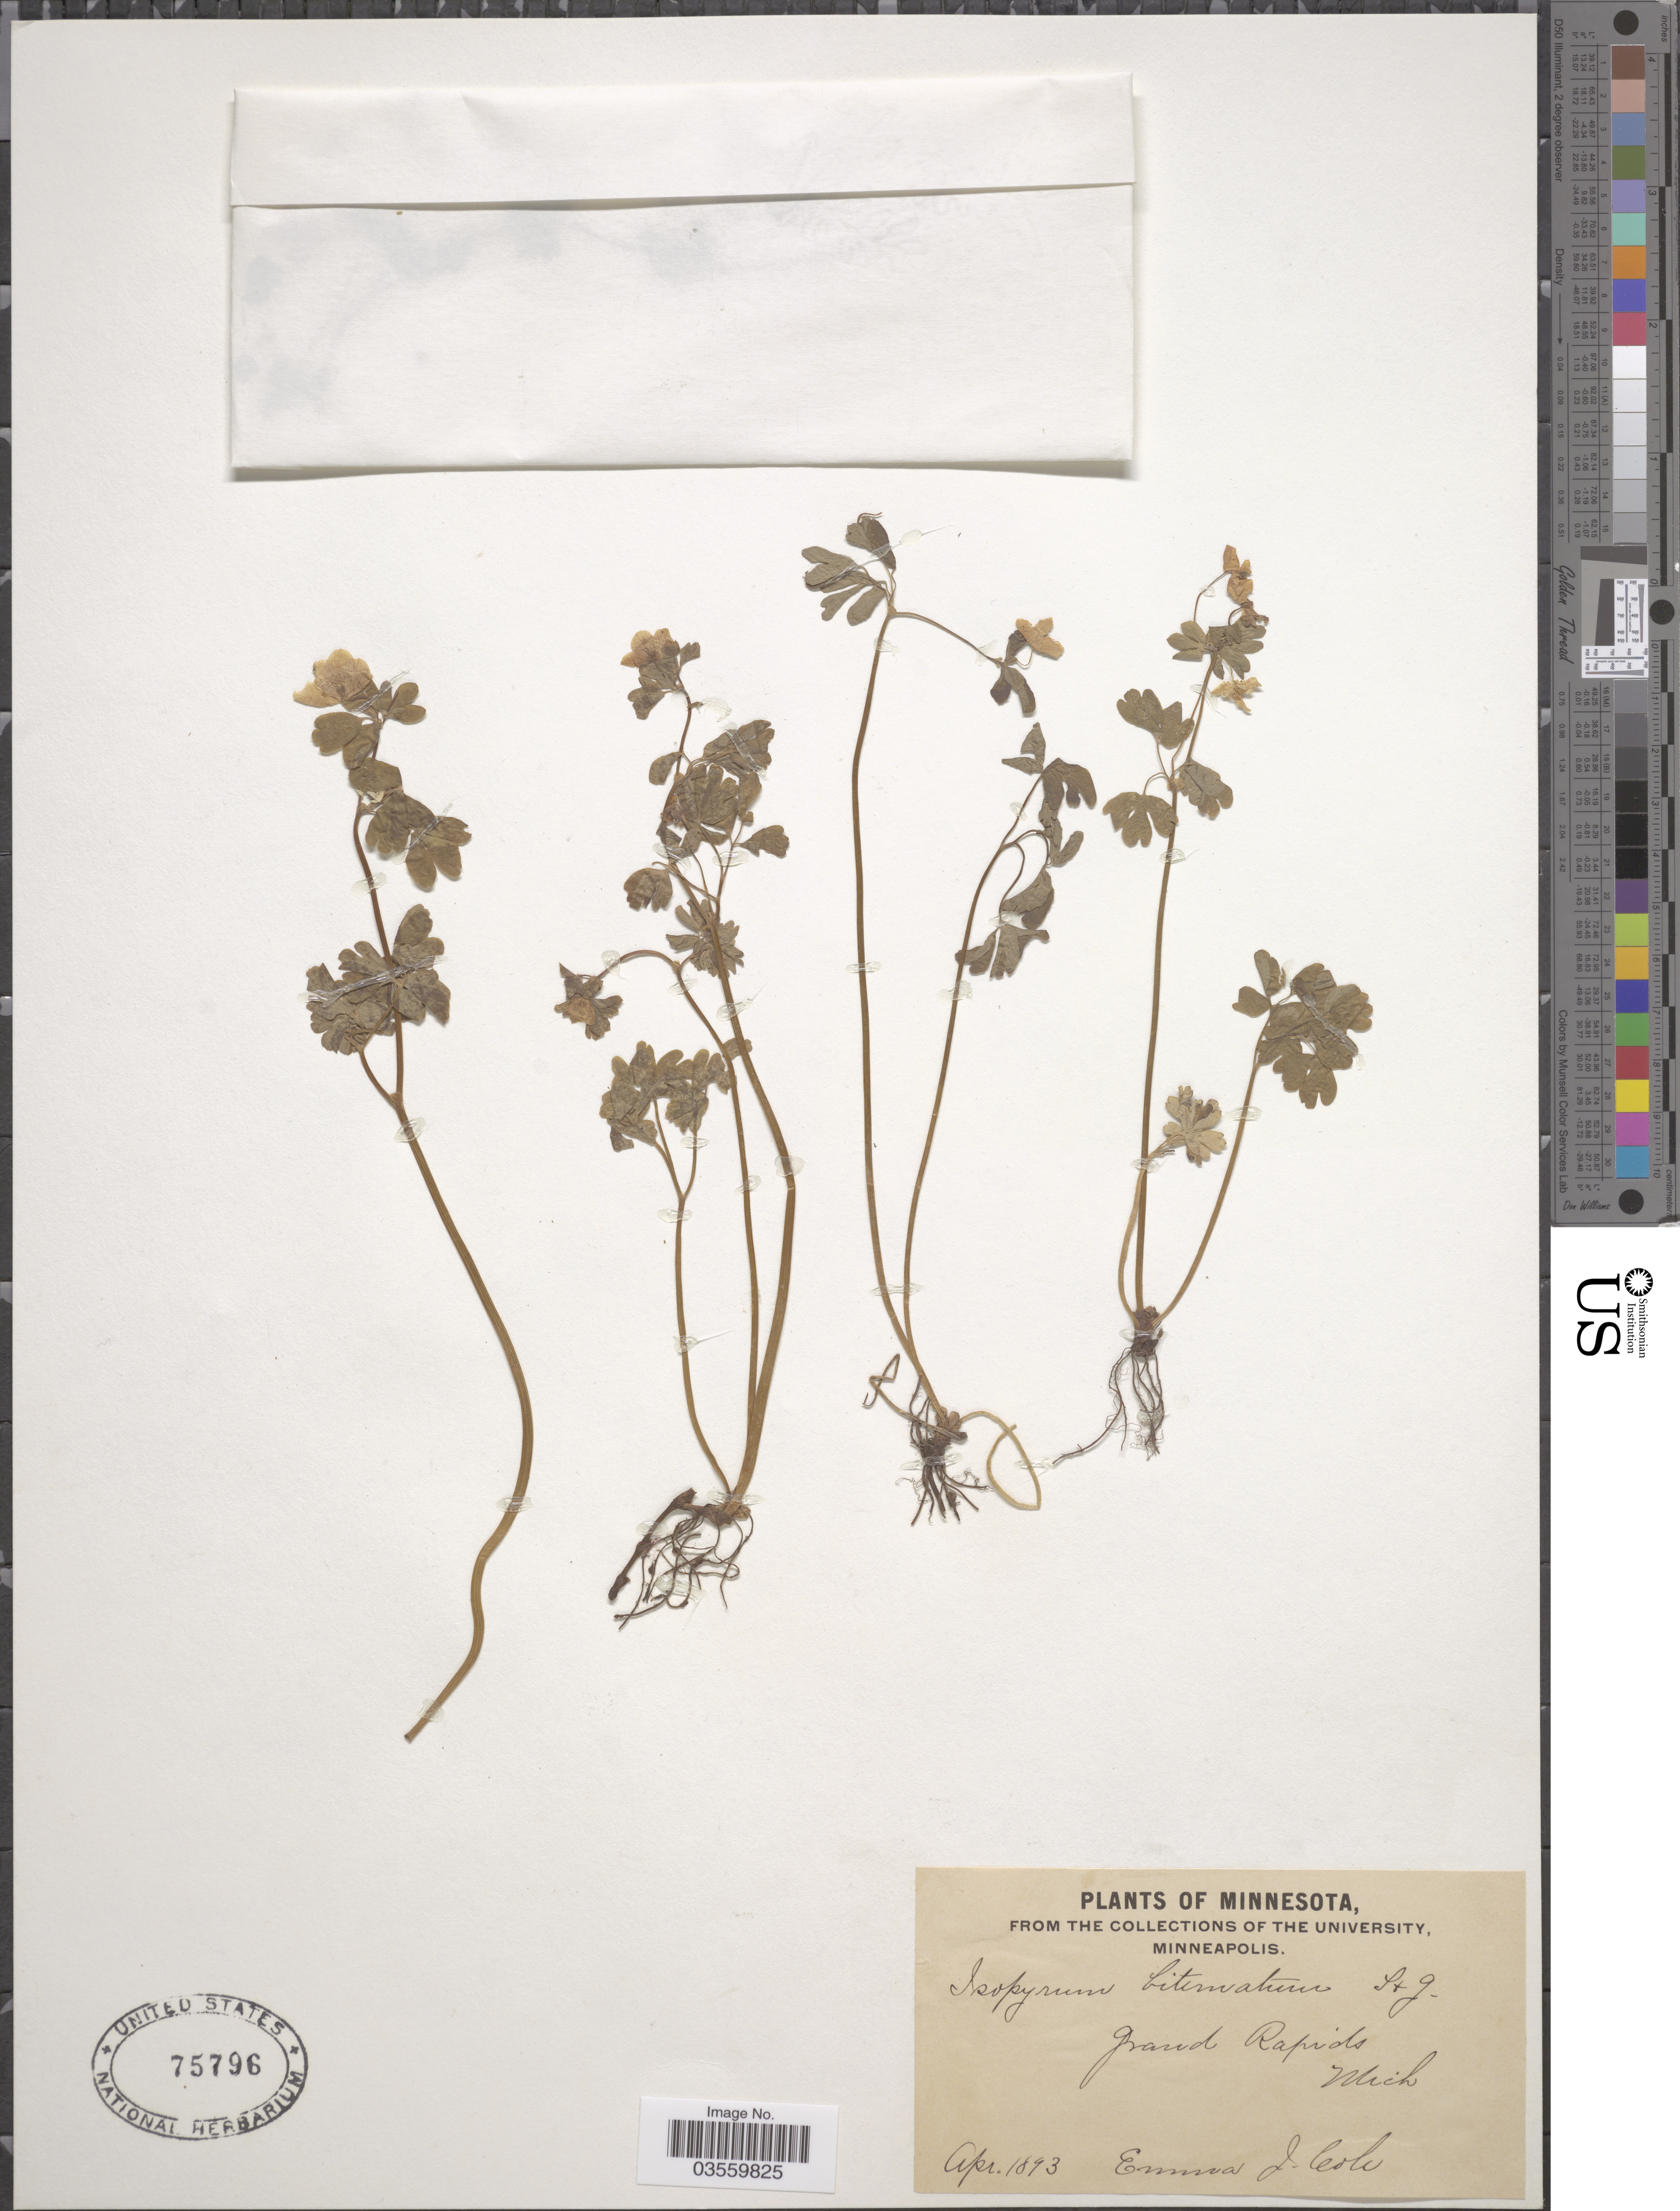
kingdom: Plantae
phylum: Tracheophyta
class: Magnoliopsida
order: Ranunculales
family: Ranunculaceae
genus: Enemion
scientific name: Enemion biternatum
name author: (Torr. & A. Gray) Raf.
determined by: Strong, Mark T., (BOT), Smithsonian Institution - National Museum of Natural History (UNITED STATES)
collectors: E. Cole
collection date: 1893-04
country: United States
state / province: Michigan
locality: Grand Rapids.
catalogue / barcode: US 75796